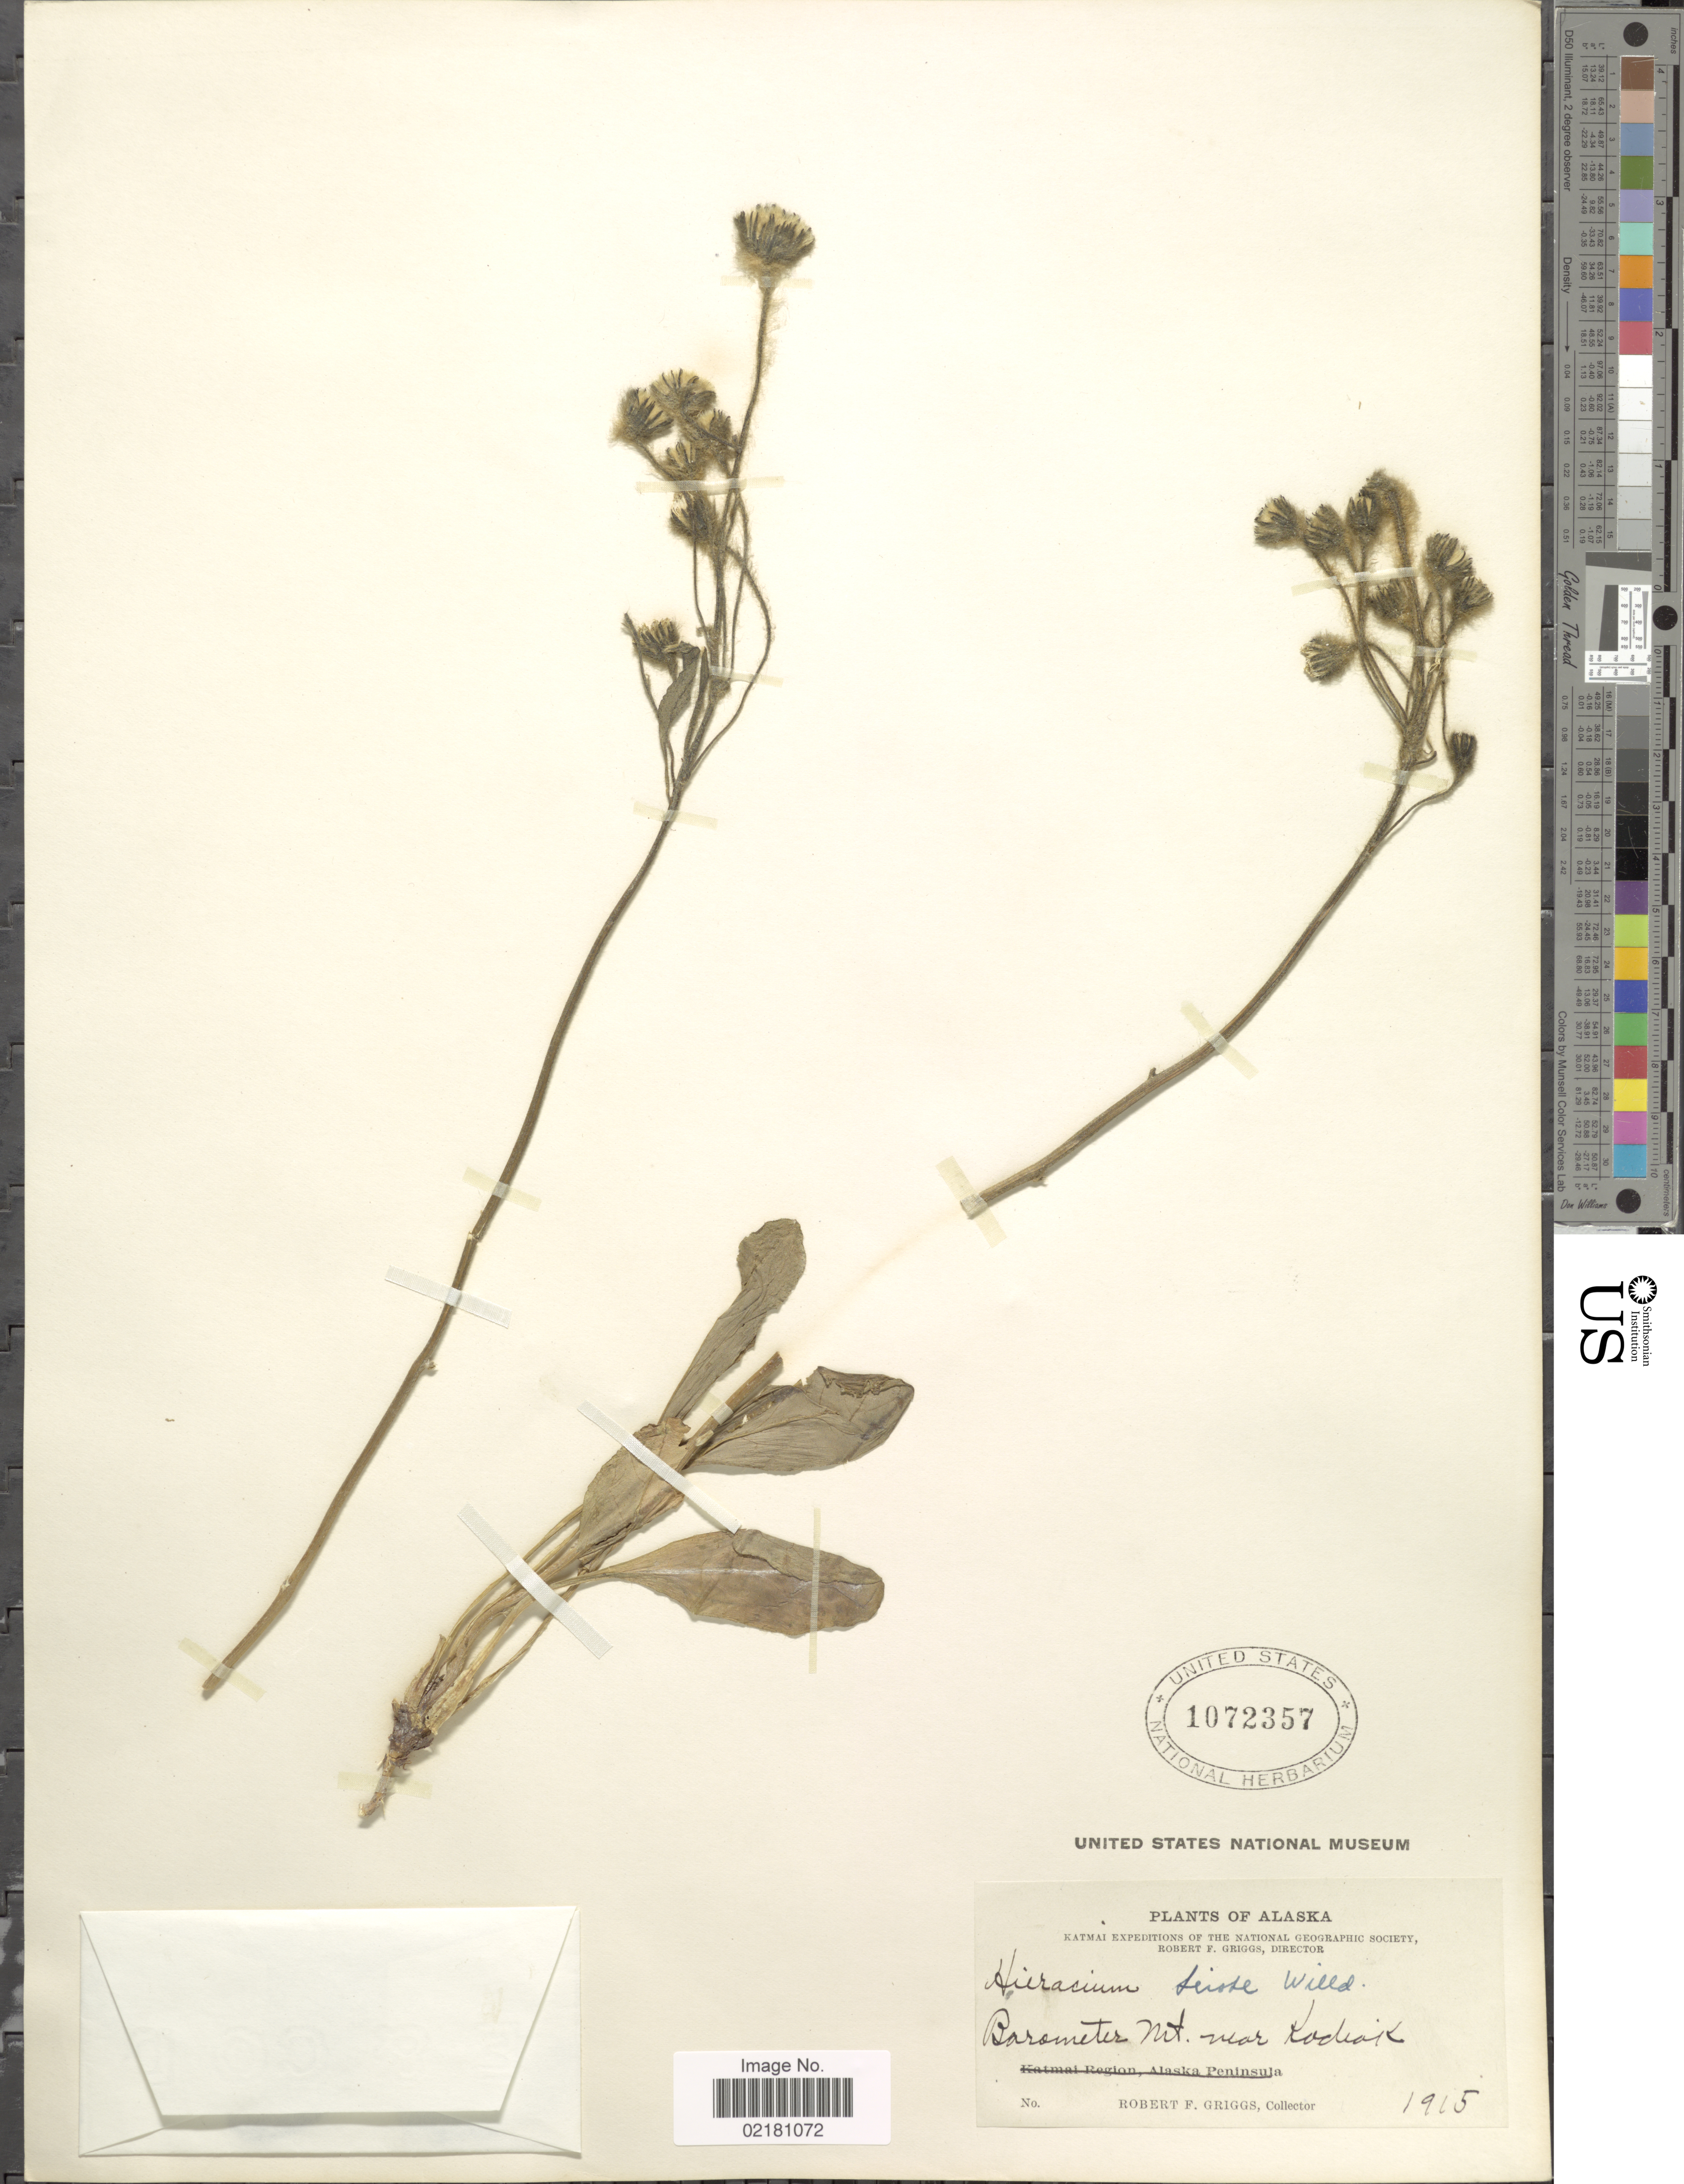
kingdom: Plantae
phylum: Tracheophyta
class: Magnoliopsida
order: Asterales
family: Asteraceae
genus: Hieracium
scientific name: Hieracium triste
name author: Willd. ex Spreng.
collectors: R. F. Griggs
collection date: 1915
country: United States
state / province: Alaska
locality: Barometer Mt. near Kodiak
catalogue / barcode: US 1072357